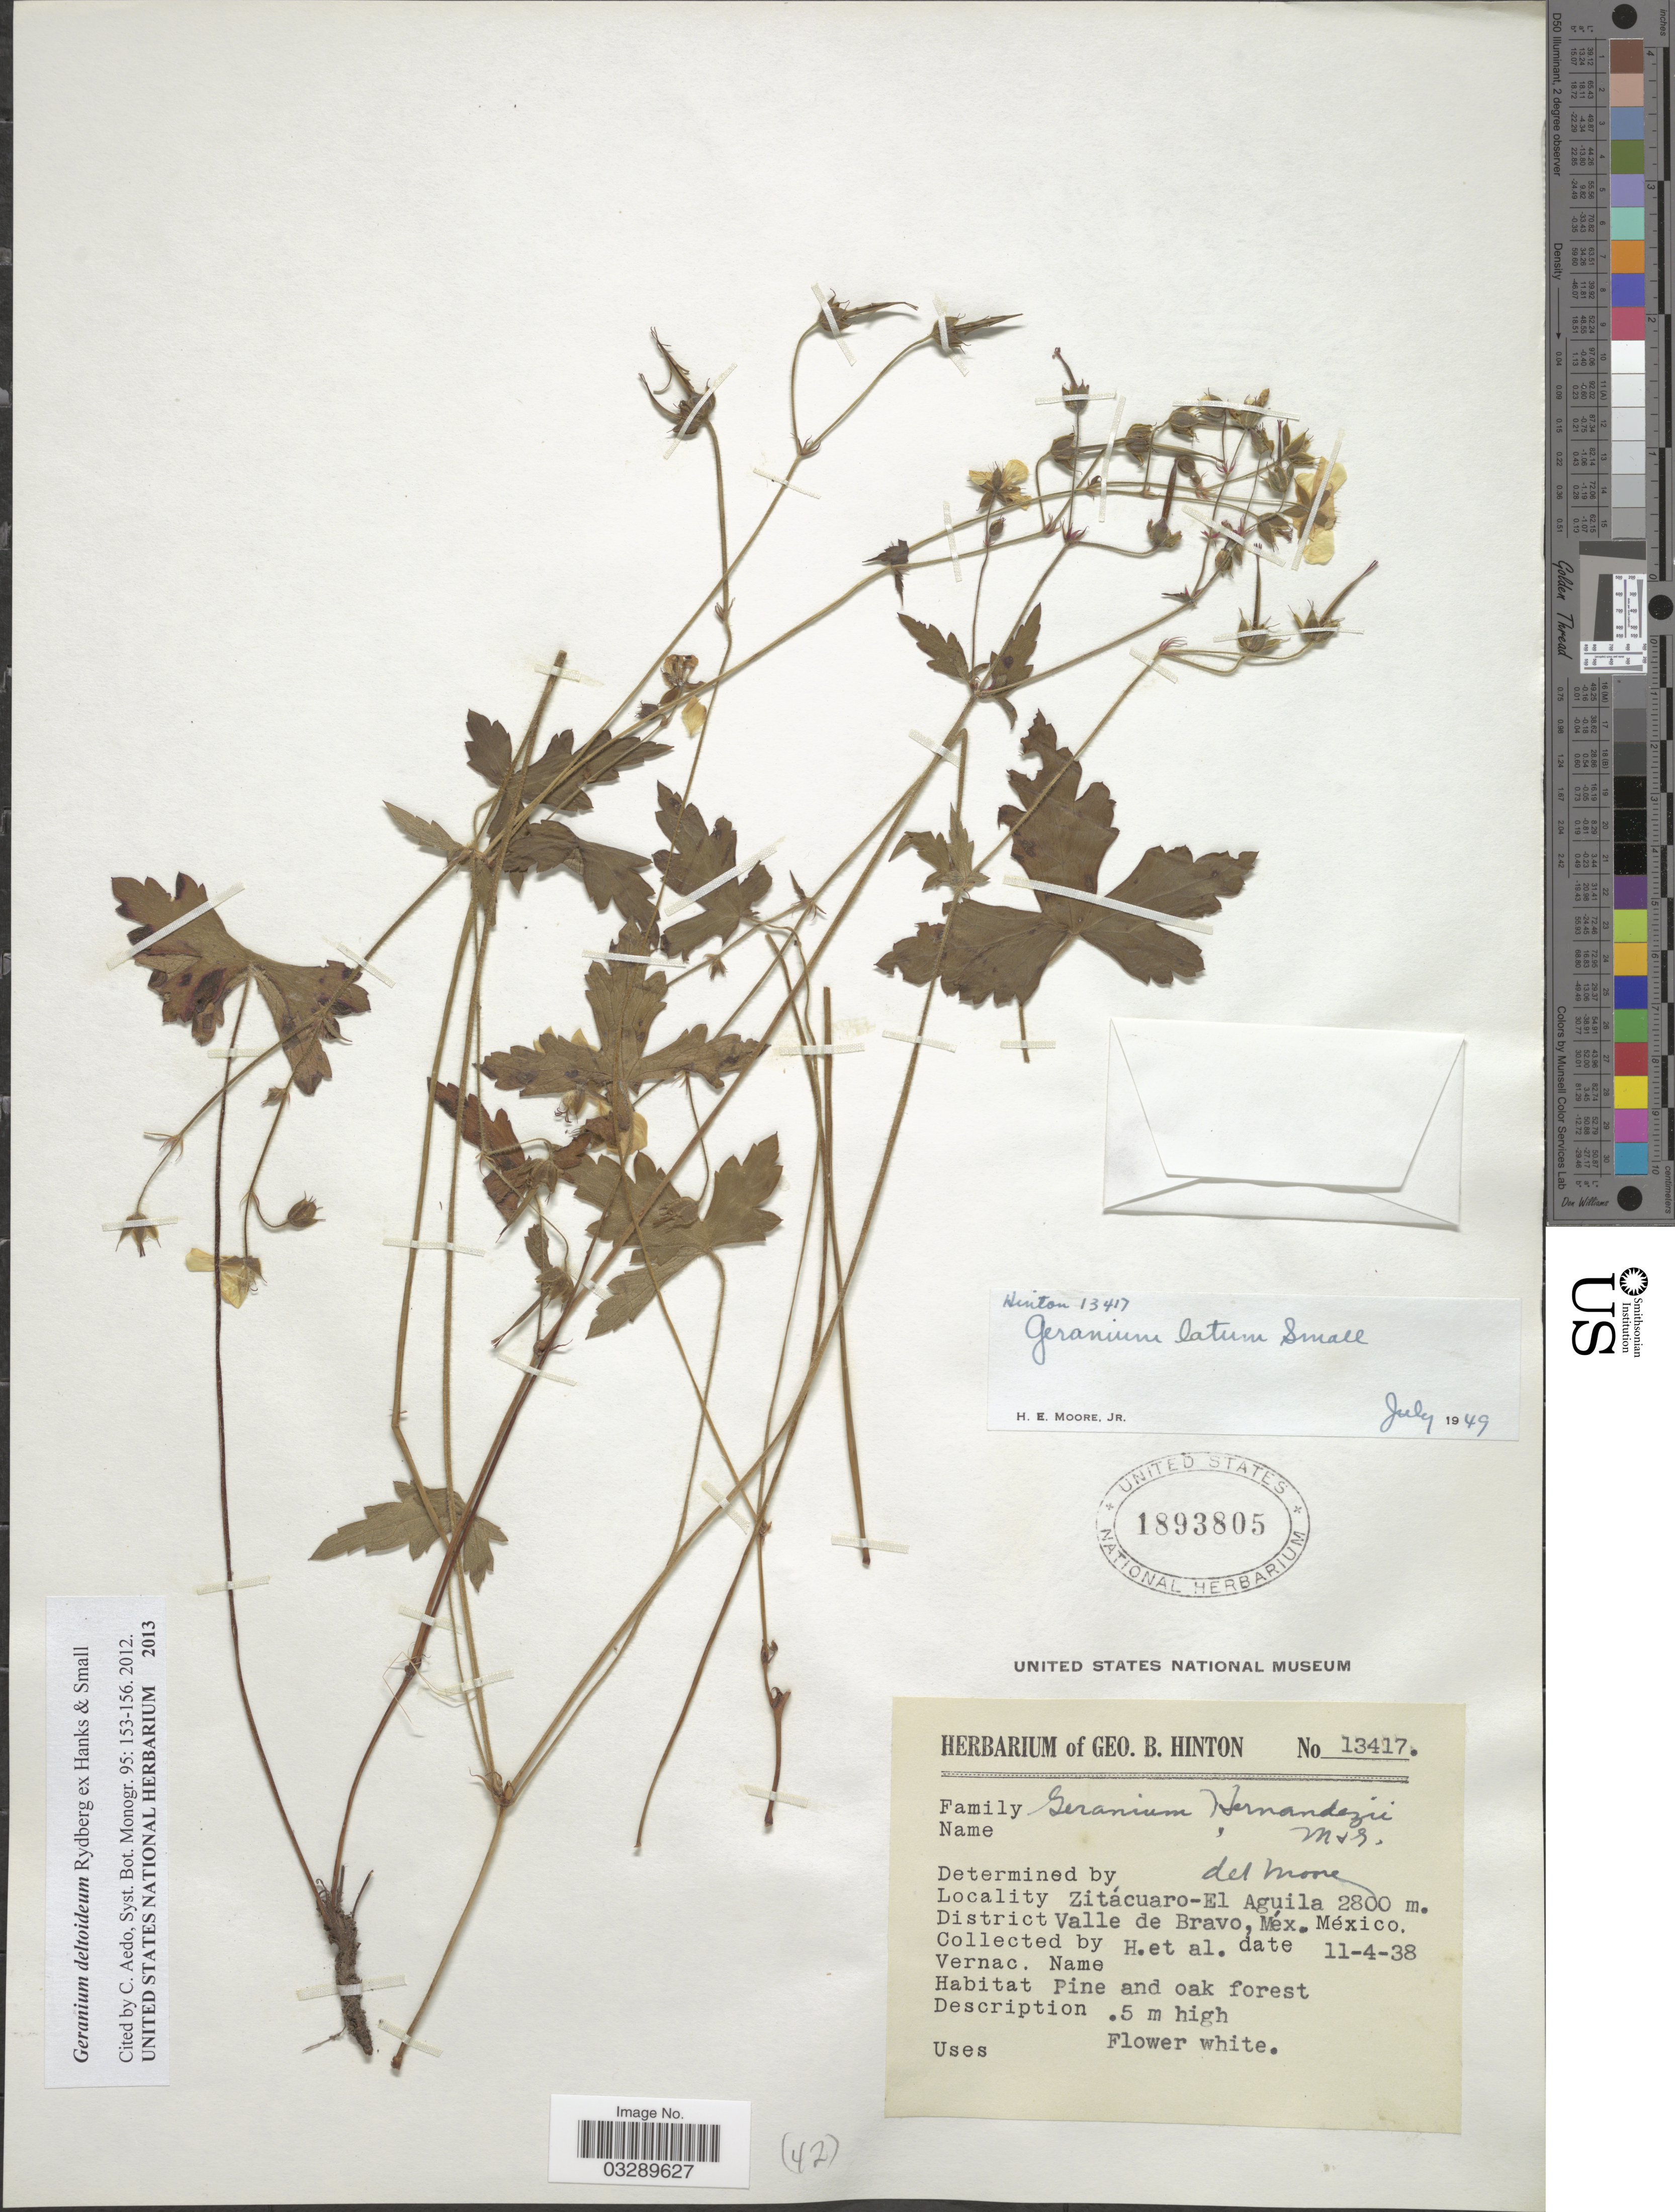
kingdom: Plantae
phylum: Tracheophyta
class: Magnoliopsida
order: Geraniales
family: Geraniaceae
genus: Geranium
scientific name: Geranium deltoideum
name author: Rydb.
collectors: G. B. Hinton & et al.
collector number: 13417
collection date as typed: Transcribed d/m/y: 11/4/38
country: Mexico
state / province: México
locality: Zitácuaro-El Aguila, District Valle de Bravo.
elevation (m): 2800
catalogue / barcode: US 1893805